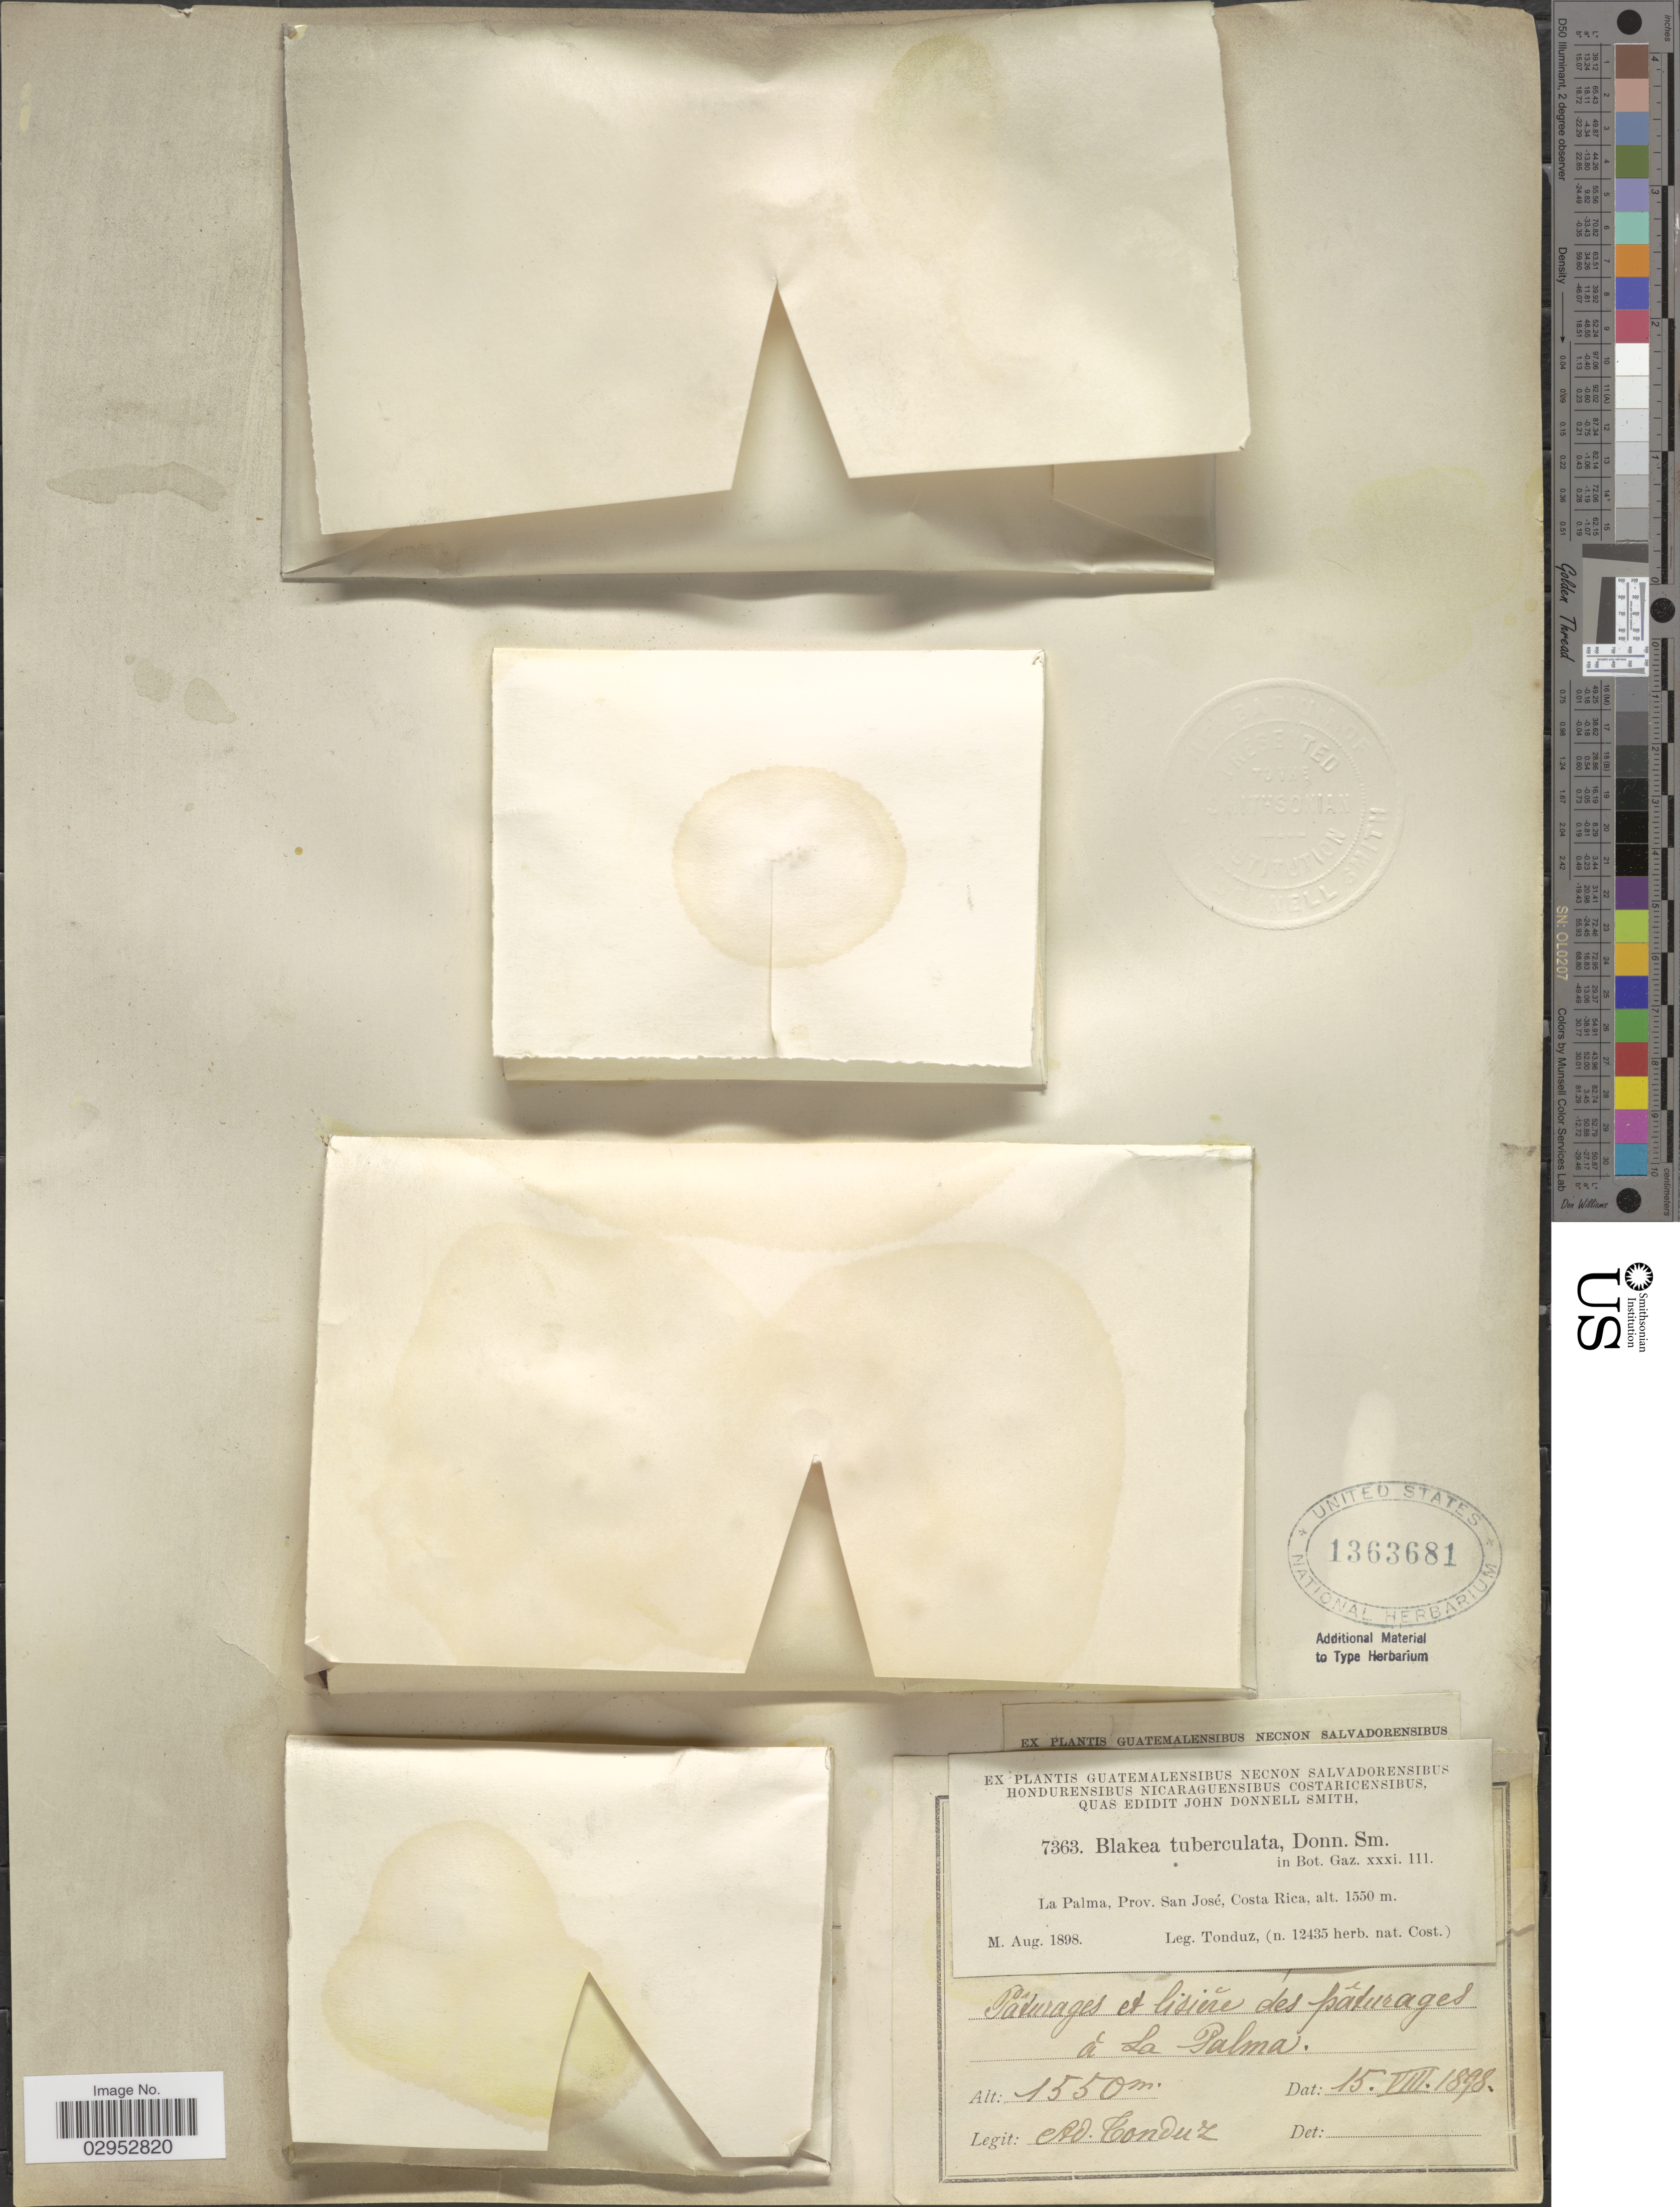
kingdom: Plantae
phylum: Tracheophyta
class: Magnoliopsida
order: Myrtales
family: Melastomataceae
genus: Blakea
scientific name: Blakea tuberculata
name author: Donn. Sm.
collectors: A. Tonduz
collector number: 7363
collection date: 1898-08-15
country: Costa Rica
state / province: San José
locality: La Palma, Prov. San José. Pâturages et lisière des pâturages á La Palma.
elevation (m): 1550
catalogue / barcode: US 1363681